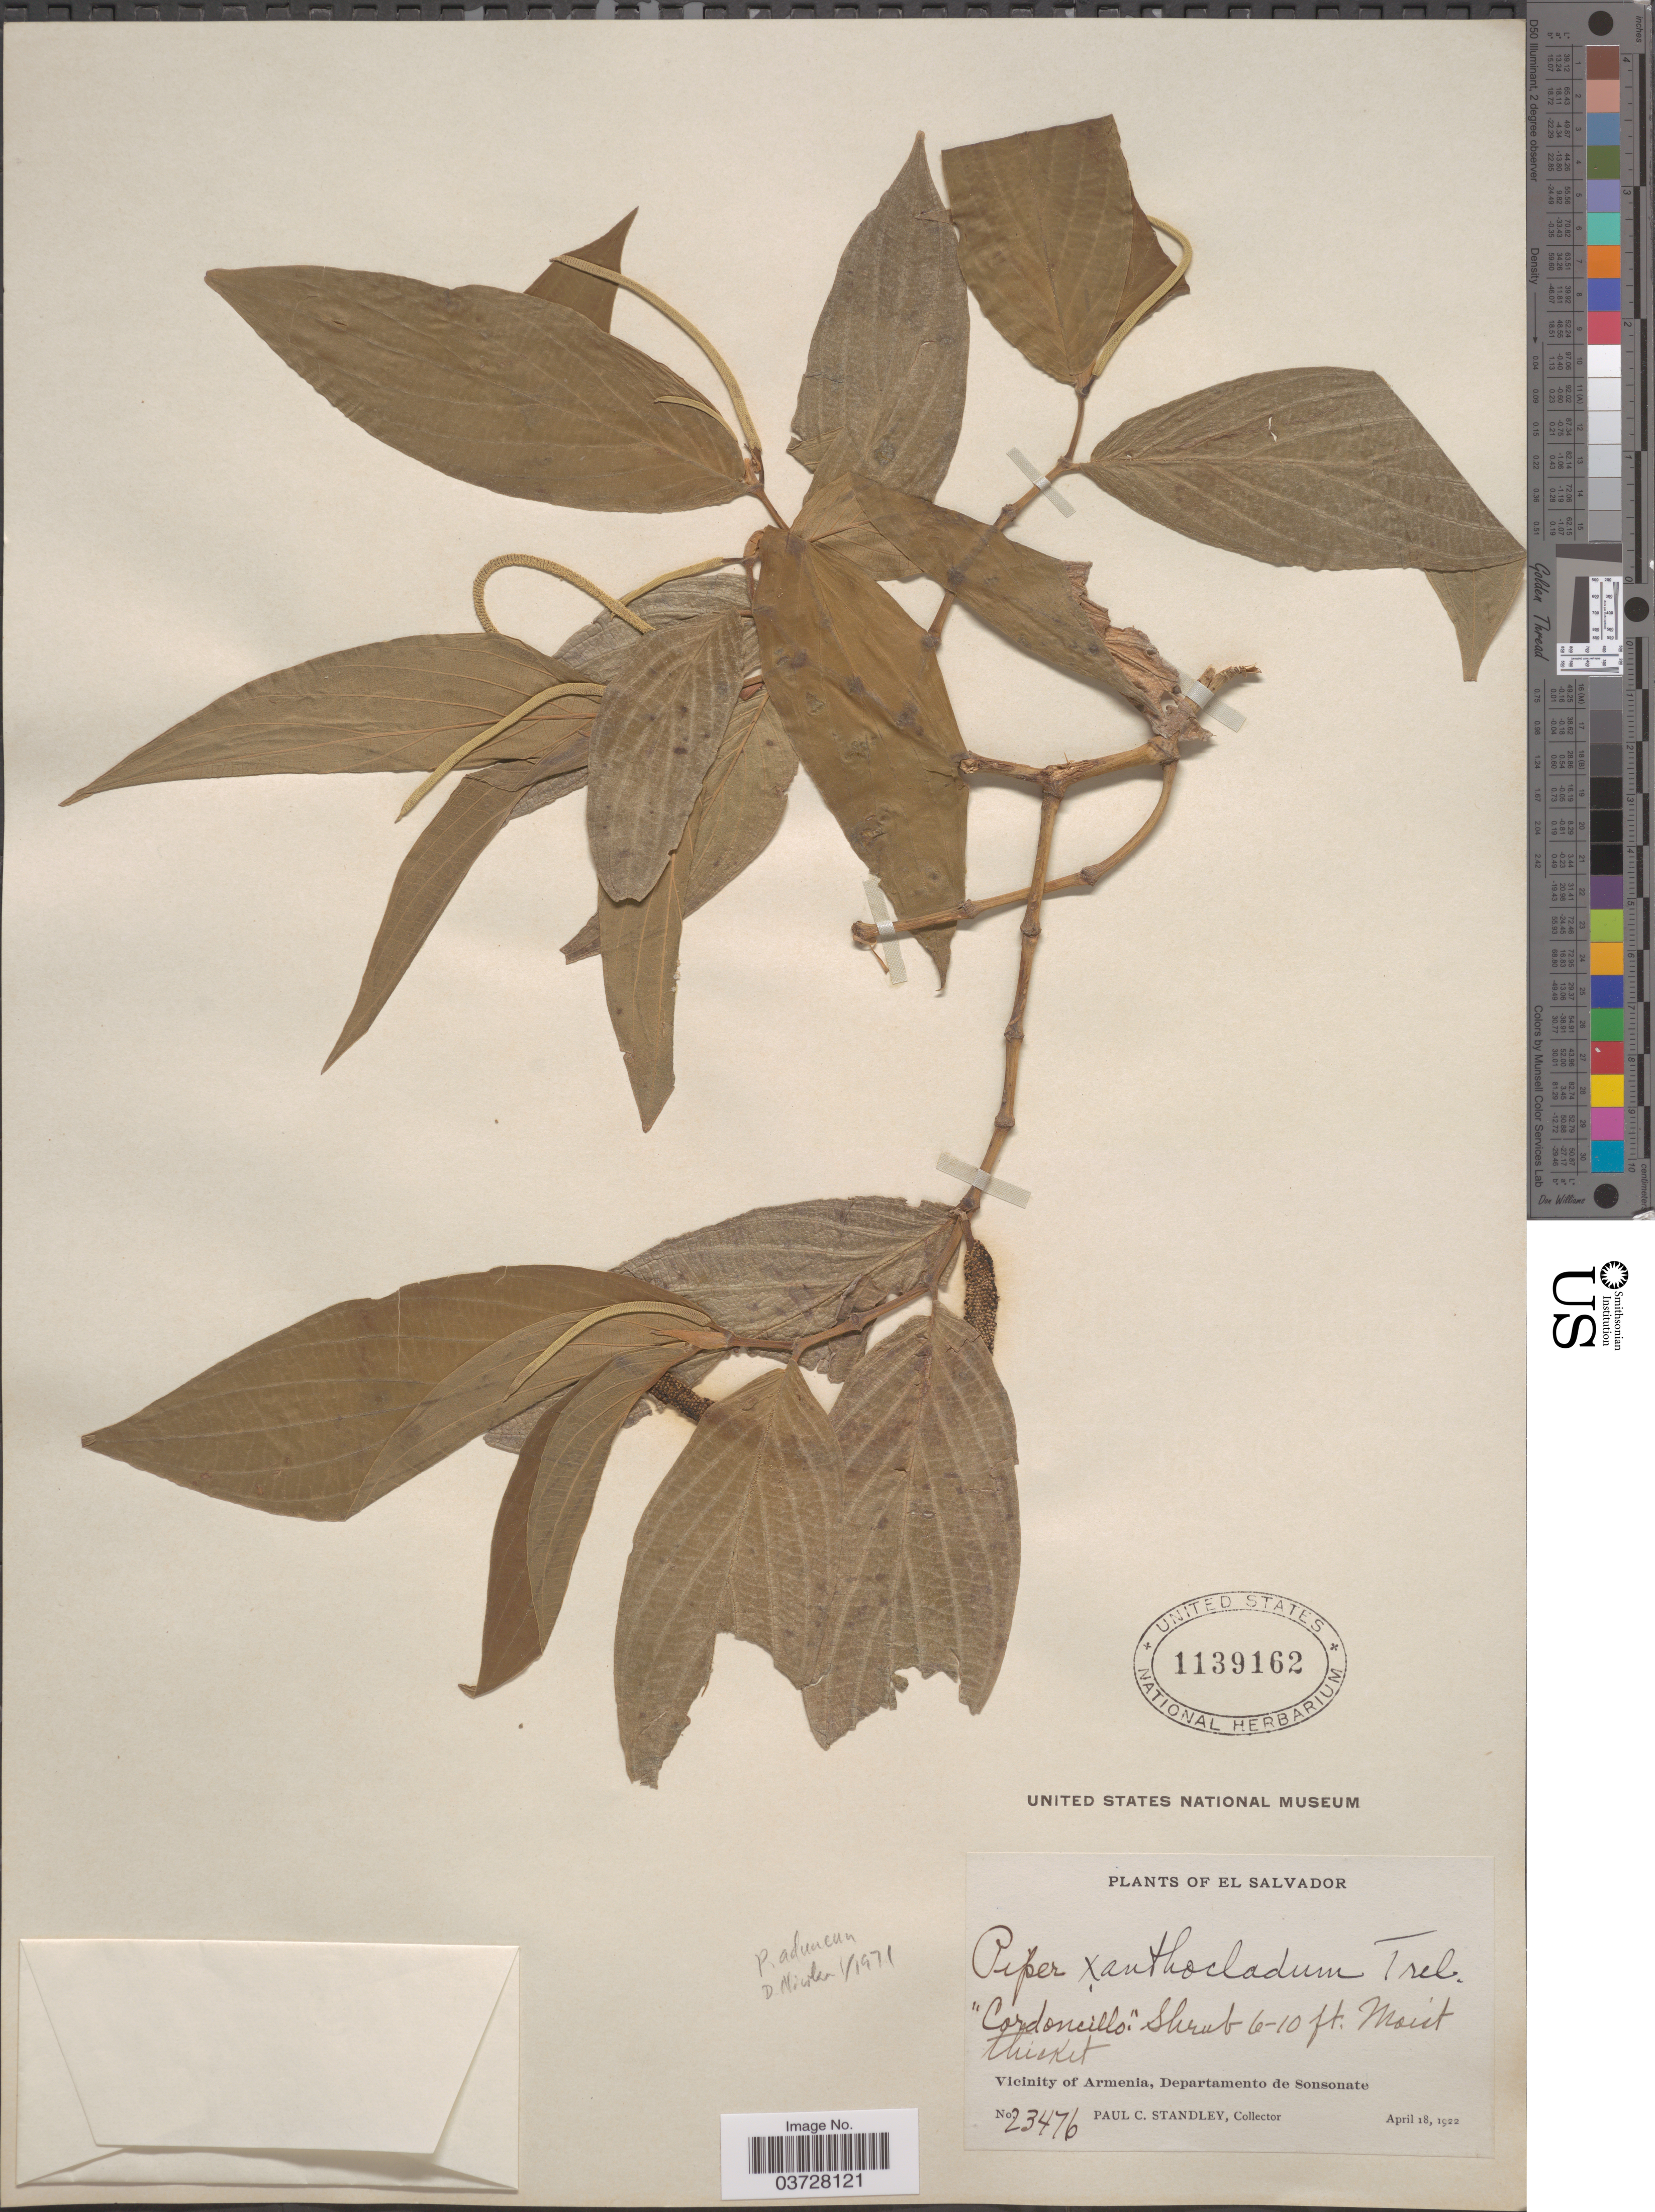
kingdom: Plantae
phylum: Tracheophyta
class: Magnoliopsida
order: Piperales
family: Piperaceae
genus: Piper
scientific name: Piper aduncum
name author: L.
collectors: P. C. Standley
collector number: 23476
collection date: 1922-04-18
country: El Salvador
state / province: Sonsonate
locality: Vicinity of Armenia, Departamento de Sonsonate.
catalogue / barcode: US 1139162